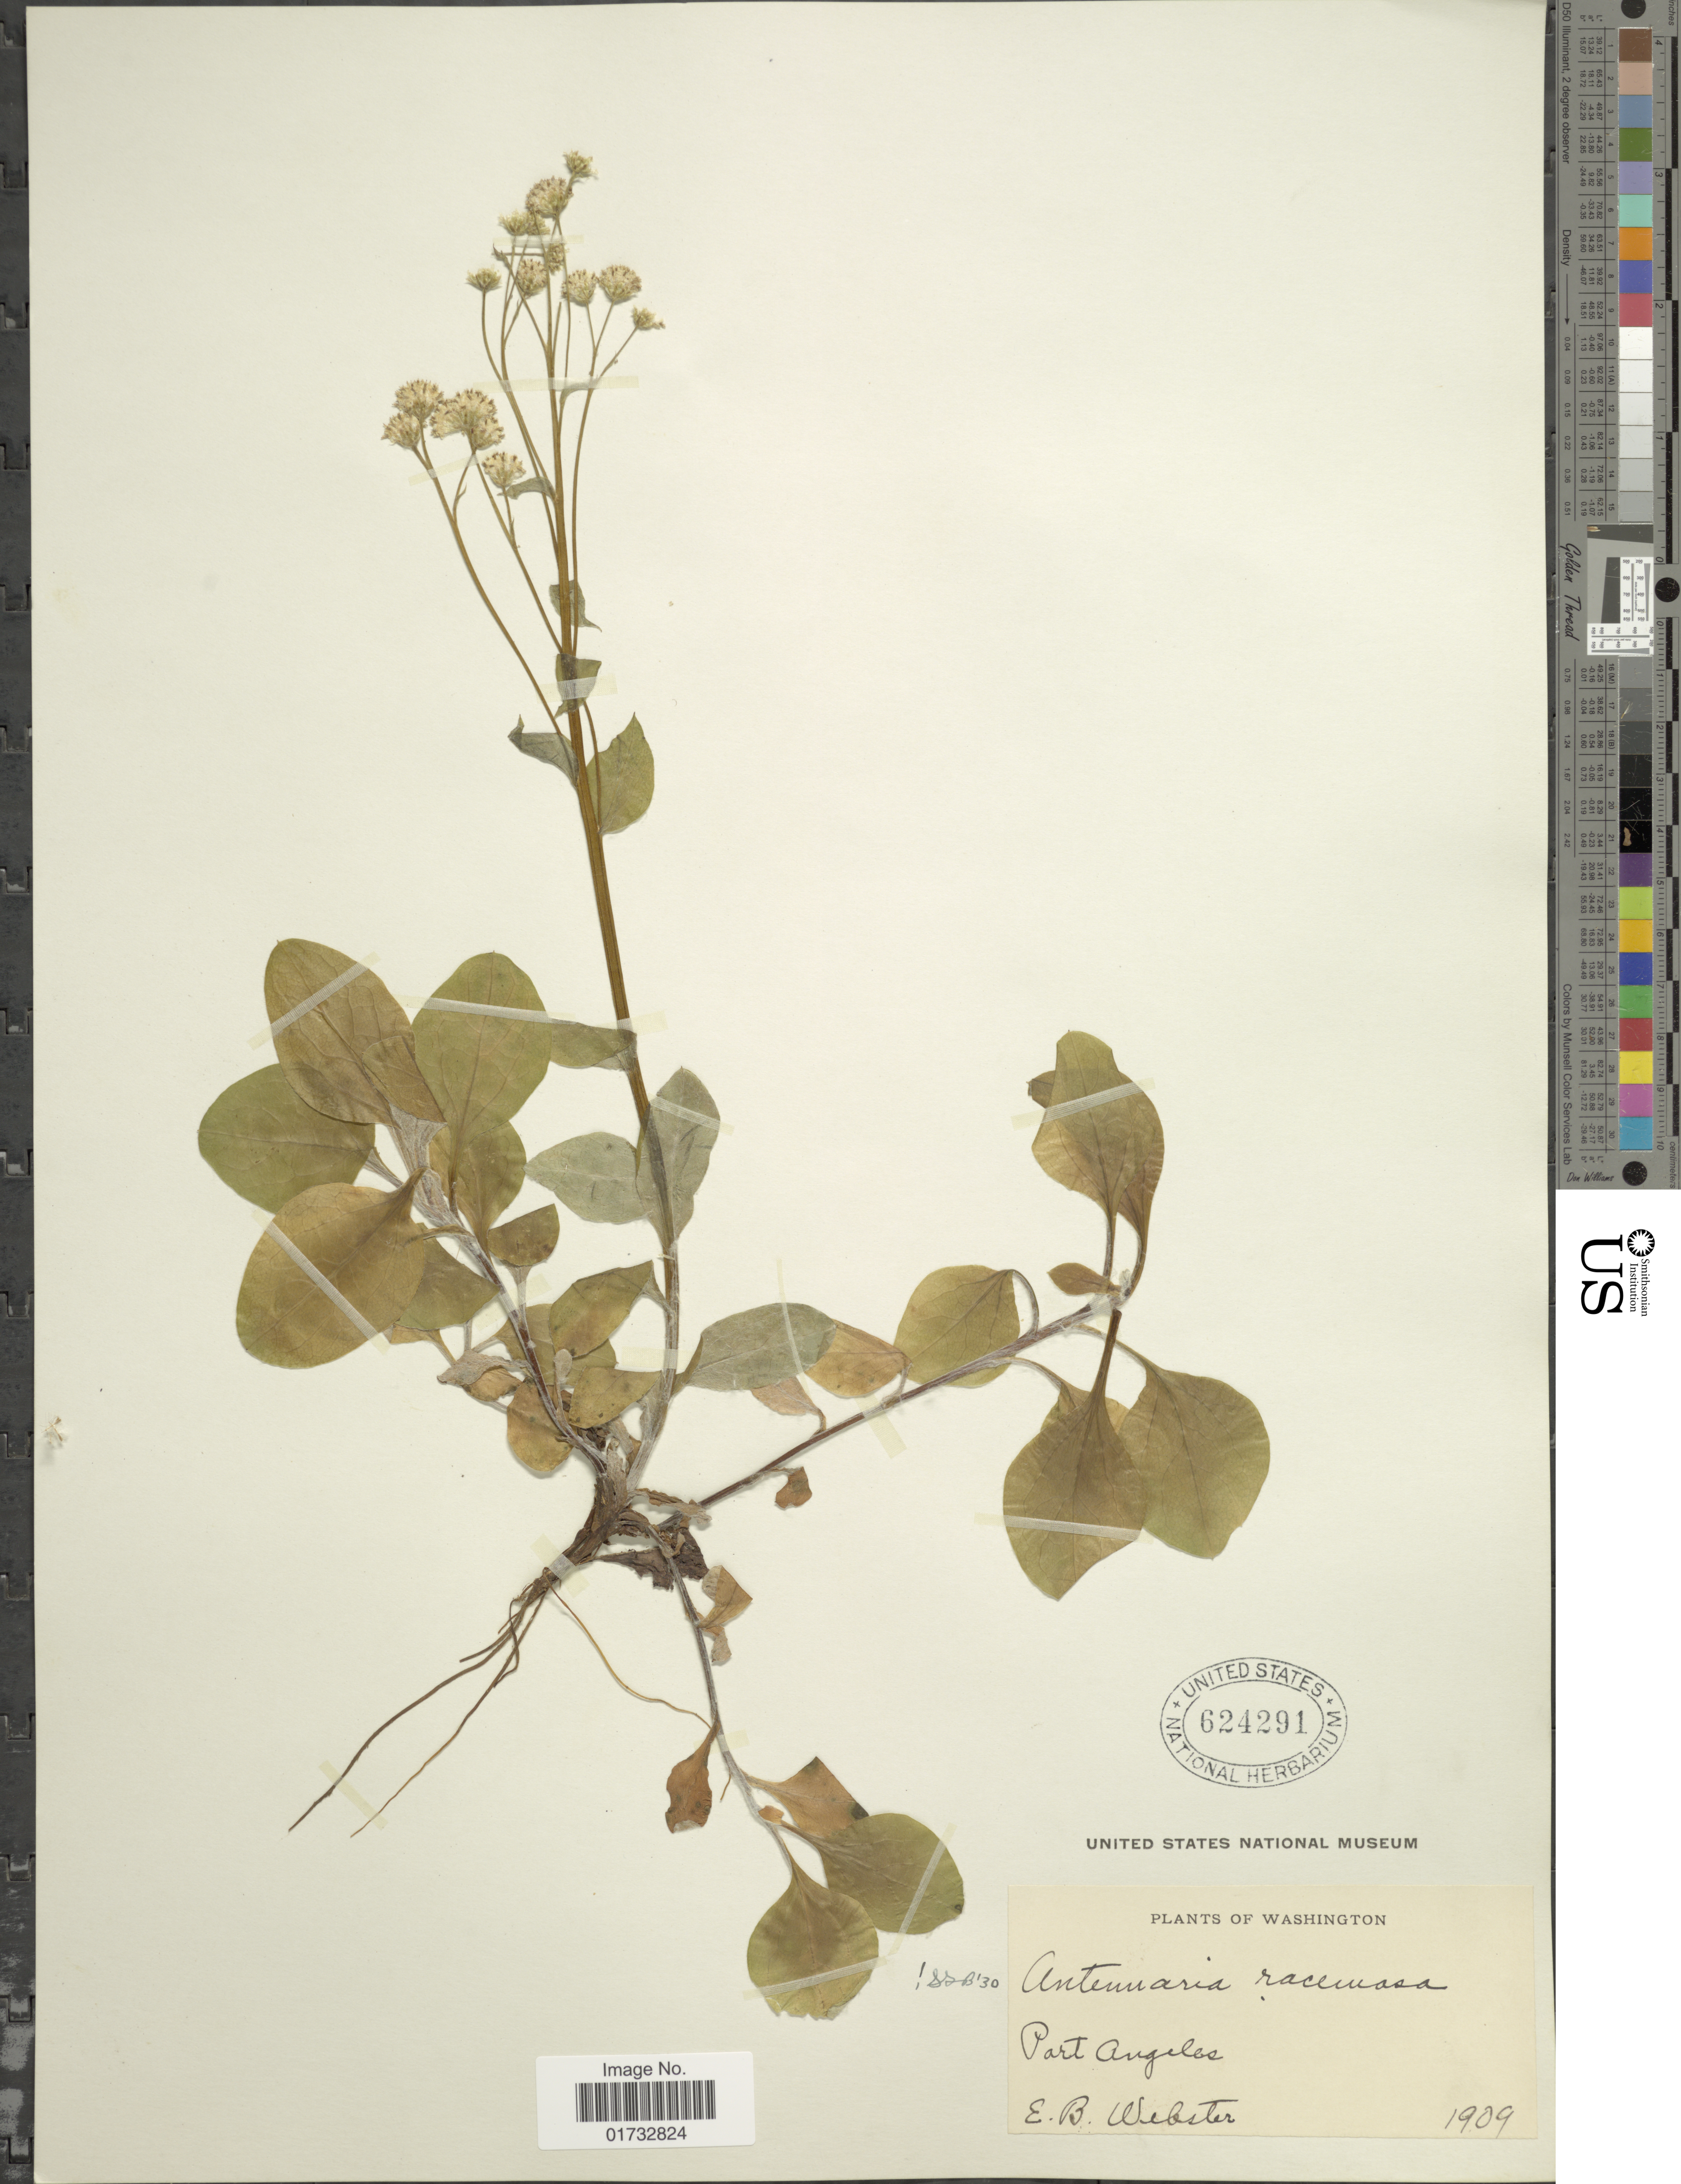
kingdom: Plantae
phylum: Tracheophyta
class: Magnoliopsida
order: Asterales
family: Asteraceae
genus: Antennaria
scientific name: Antennaria racemosa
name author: Hook.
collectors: E. B. Webster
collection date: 1909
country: United States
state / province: Washington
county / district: Clallam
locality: Port Angeles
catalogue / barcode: US 624291